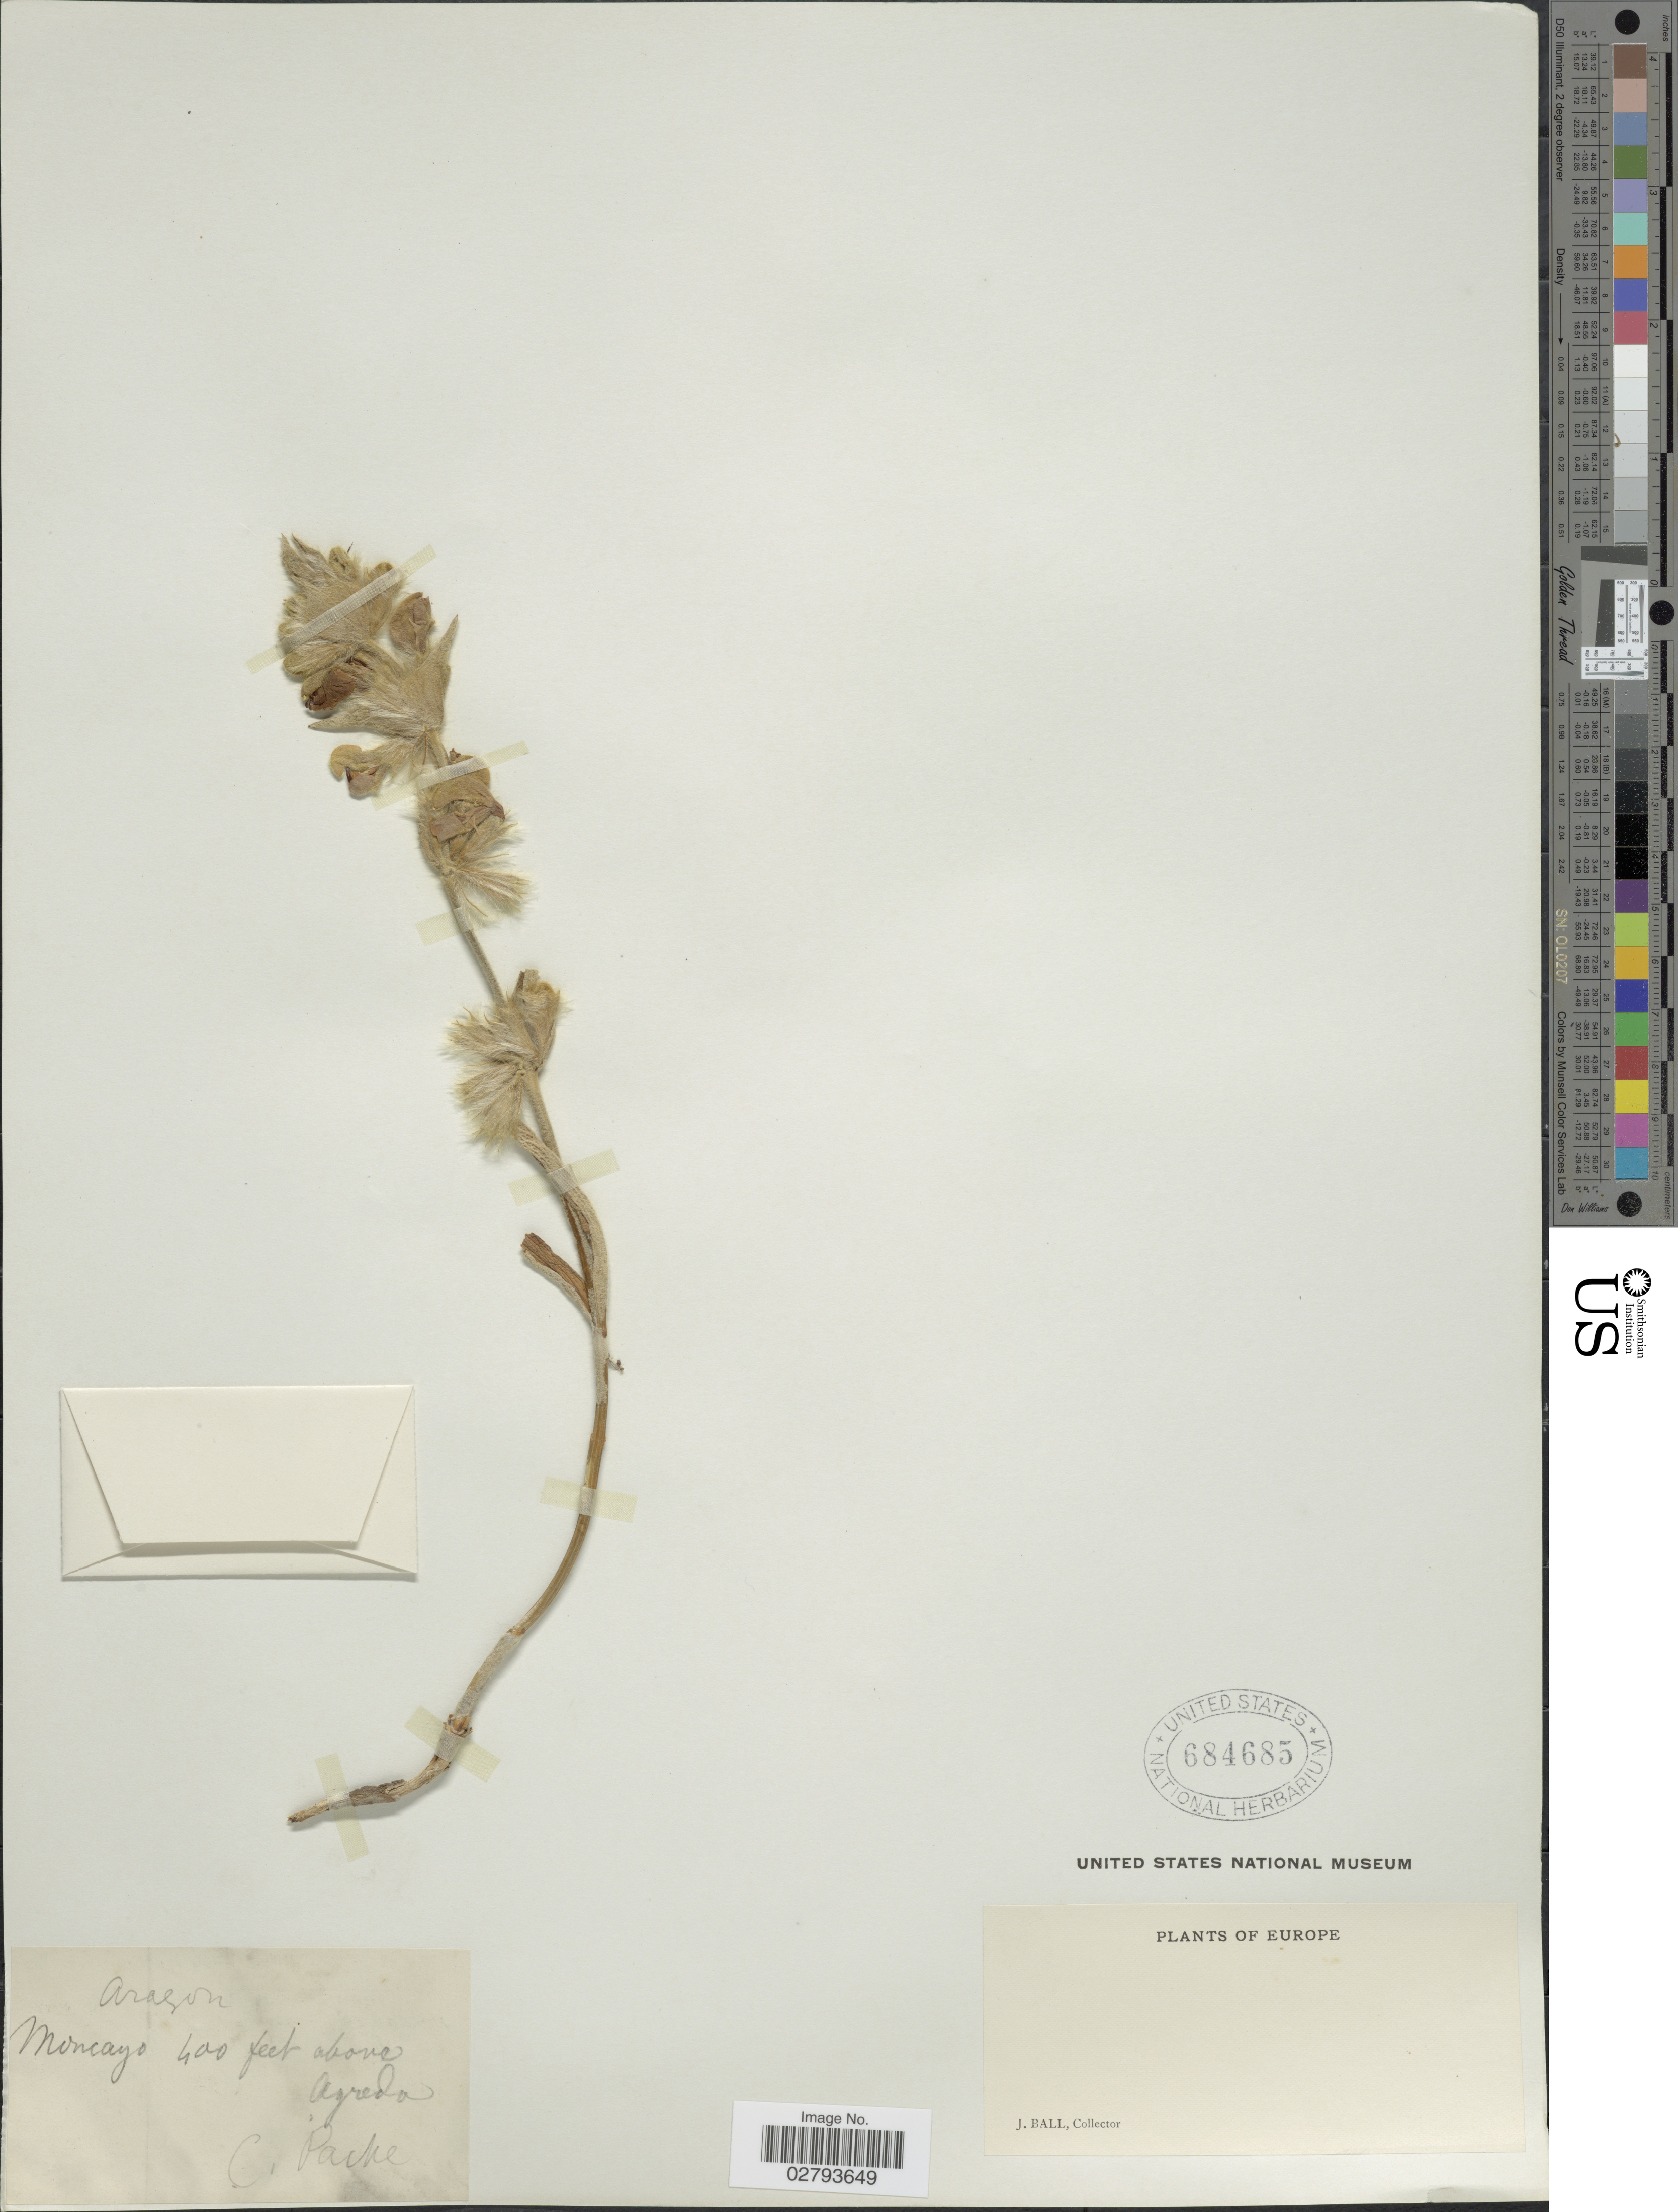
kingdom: Plantae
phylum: Tracheophyta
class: Magnoliopsida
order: Lamiales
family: Lamiaceae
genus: Phlomis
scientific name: Phlomis sp.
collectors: C. Packe & J. Ball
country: Spain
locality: Moncayo 400 feet above Agreda. Europe.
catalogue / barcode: US 684685